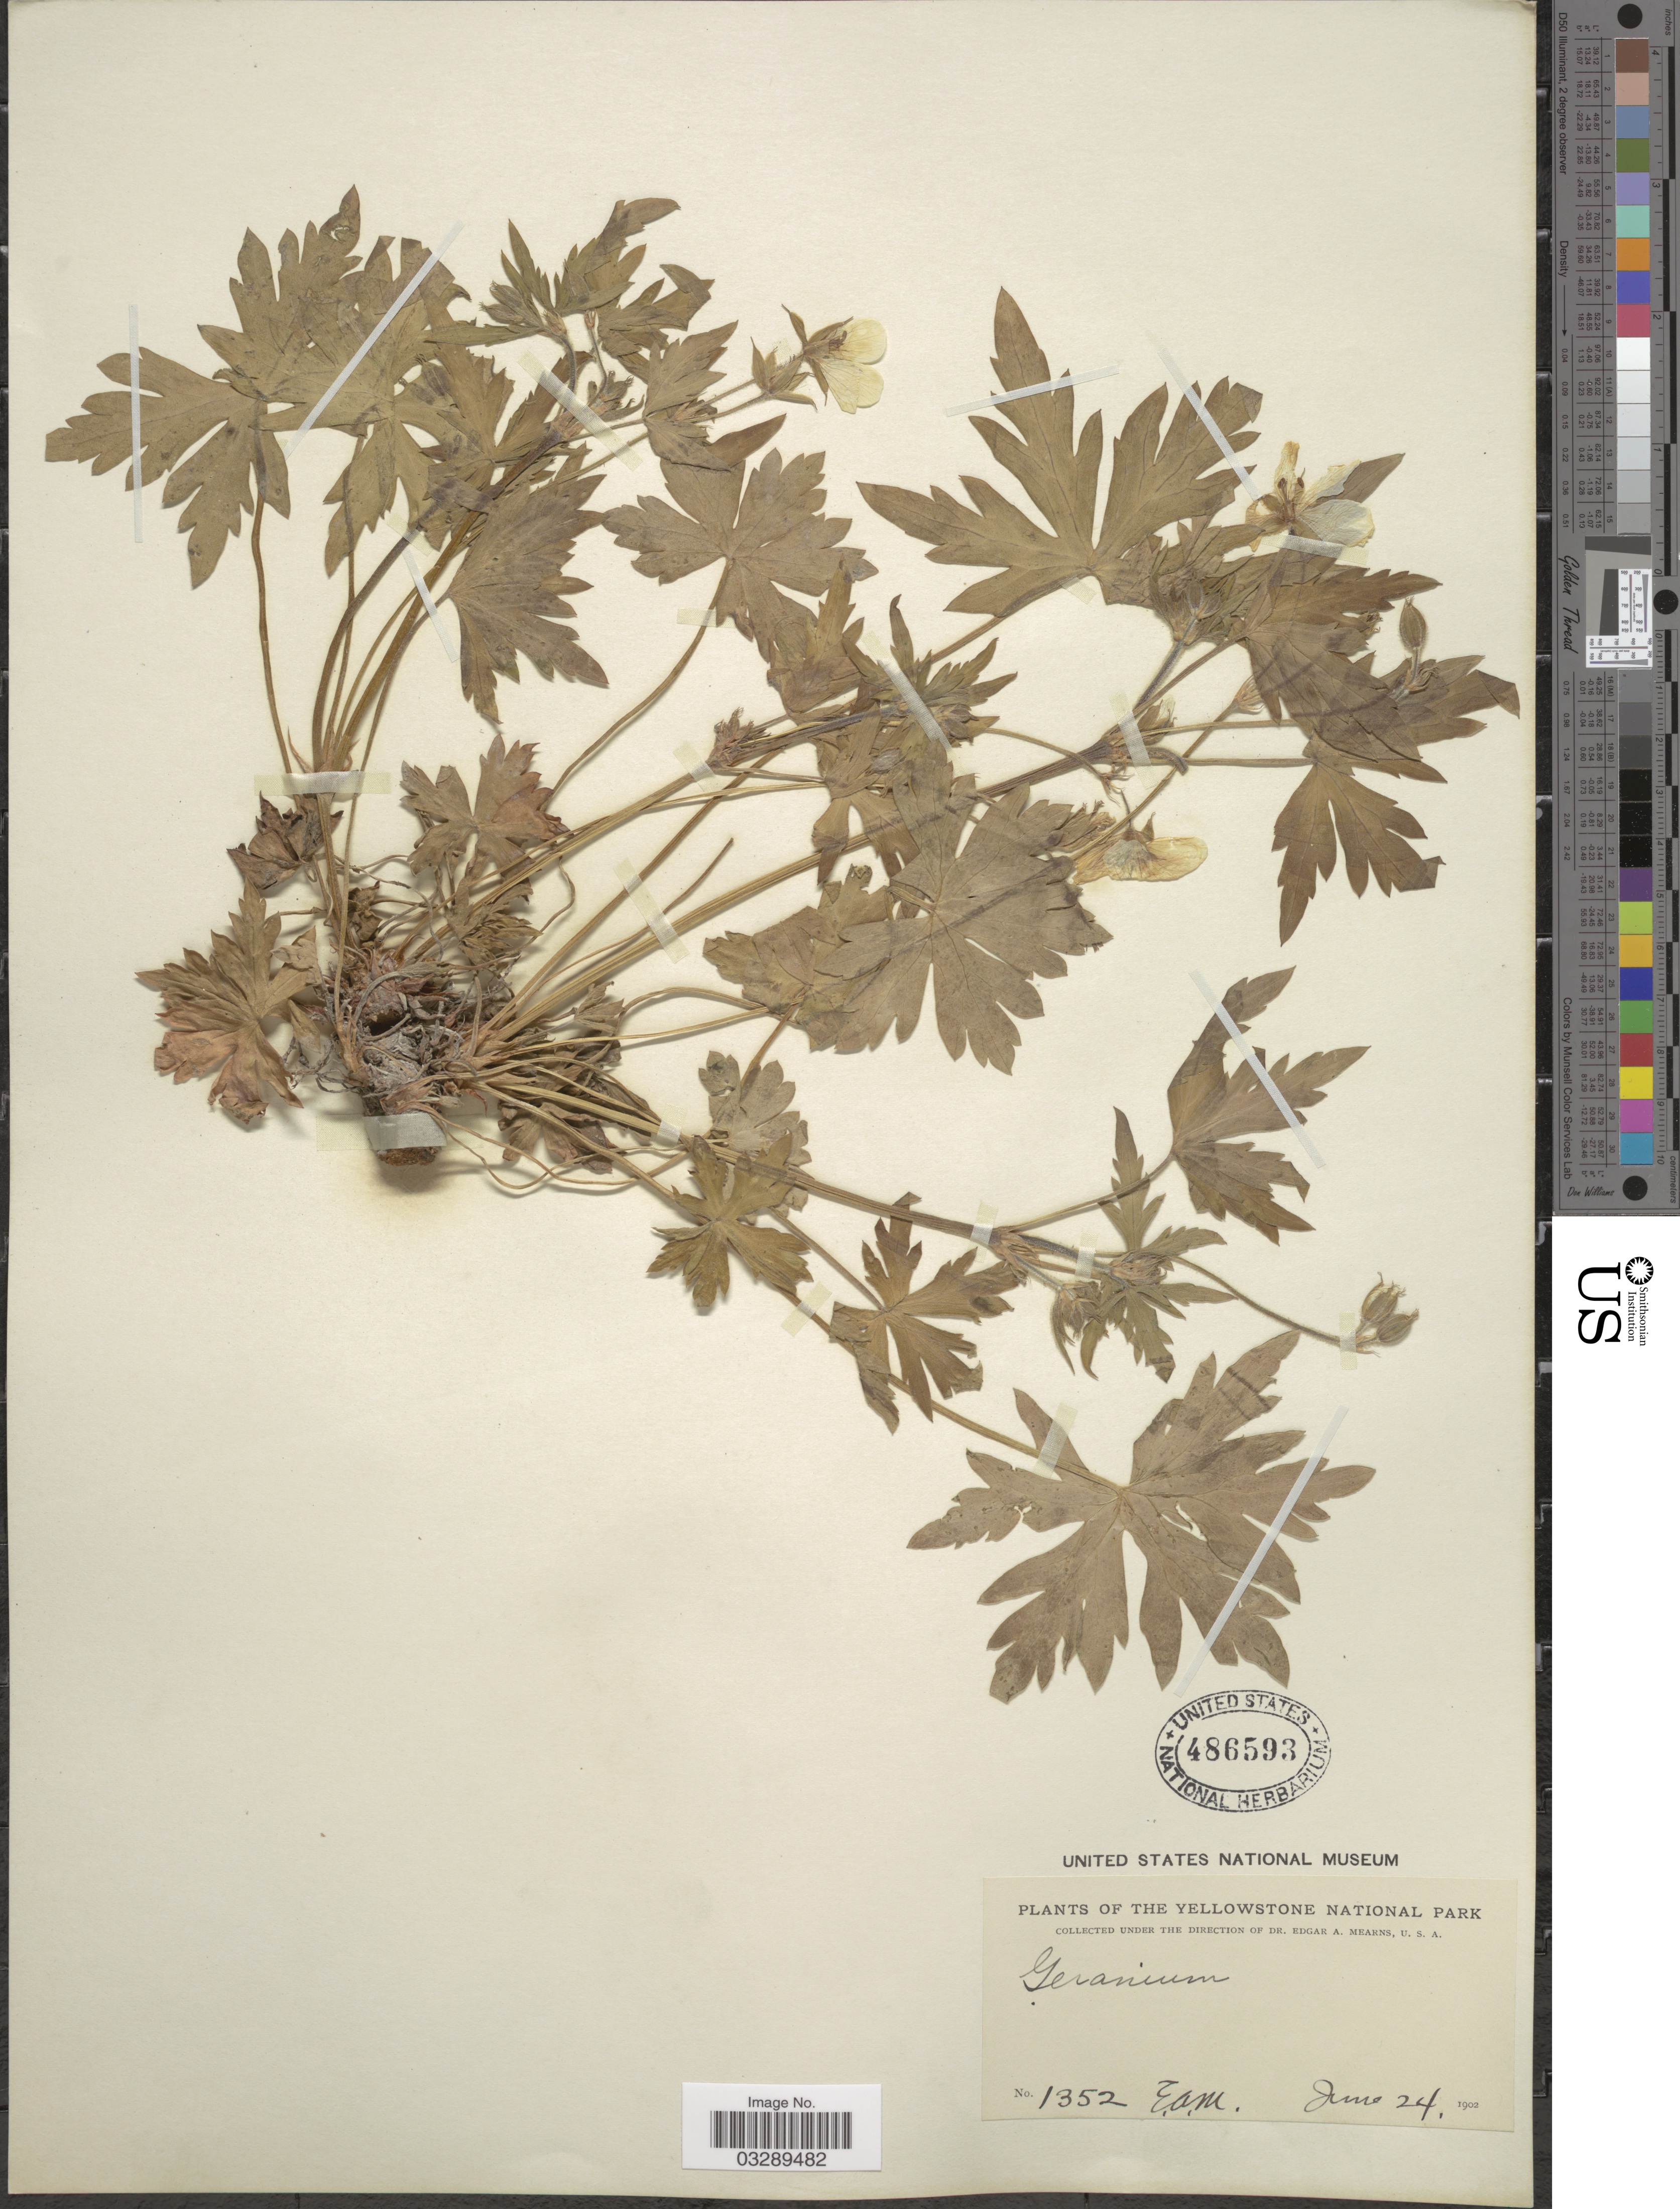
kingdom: Plantae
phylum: Tracheophyta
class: Magnoliopsida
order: Geraniales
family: Geraniaceae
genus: Geranium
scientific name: Geranium sp.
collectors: E. A. Mearns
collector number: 1352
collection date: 1902-06-24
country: United States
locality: Yellowstone National Park.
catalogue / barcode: US 486593